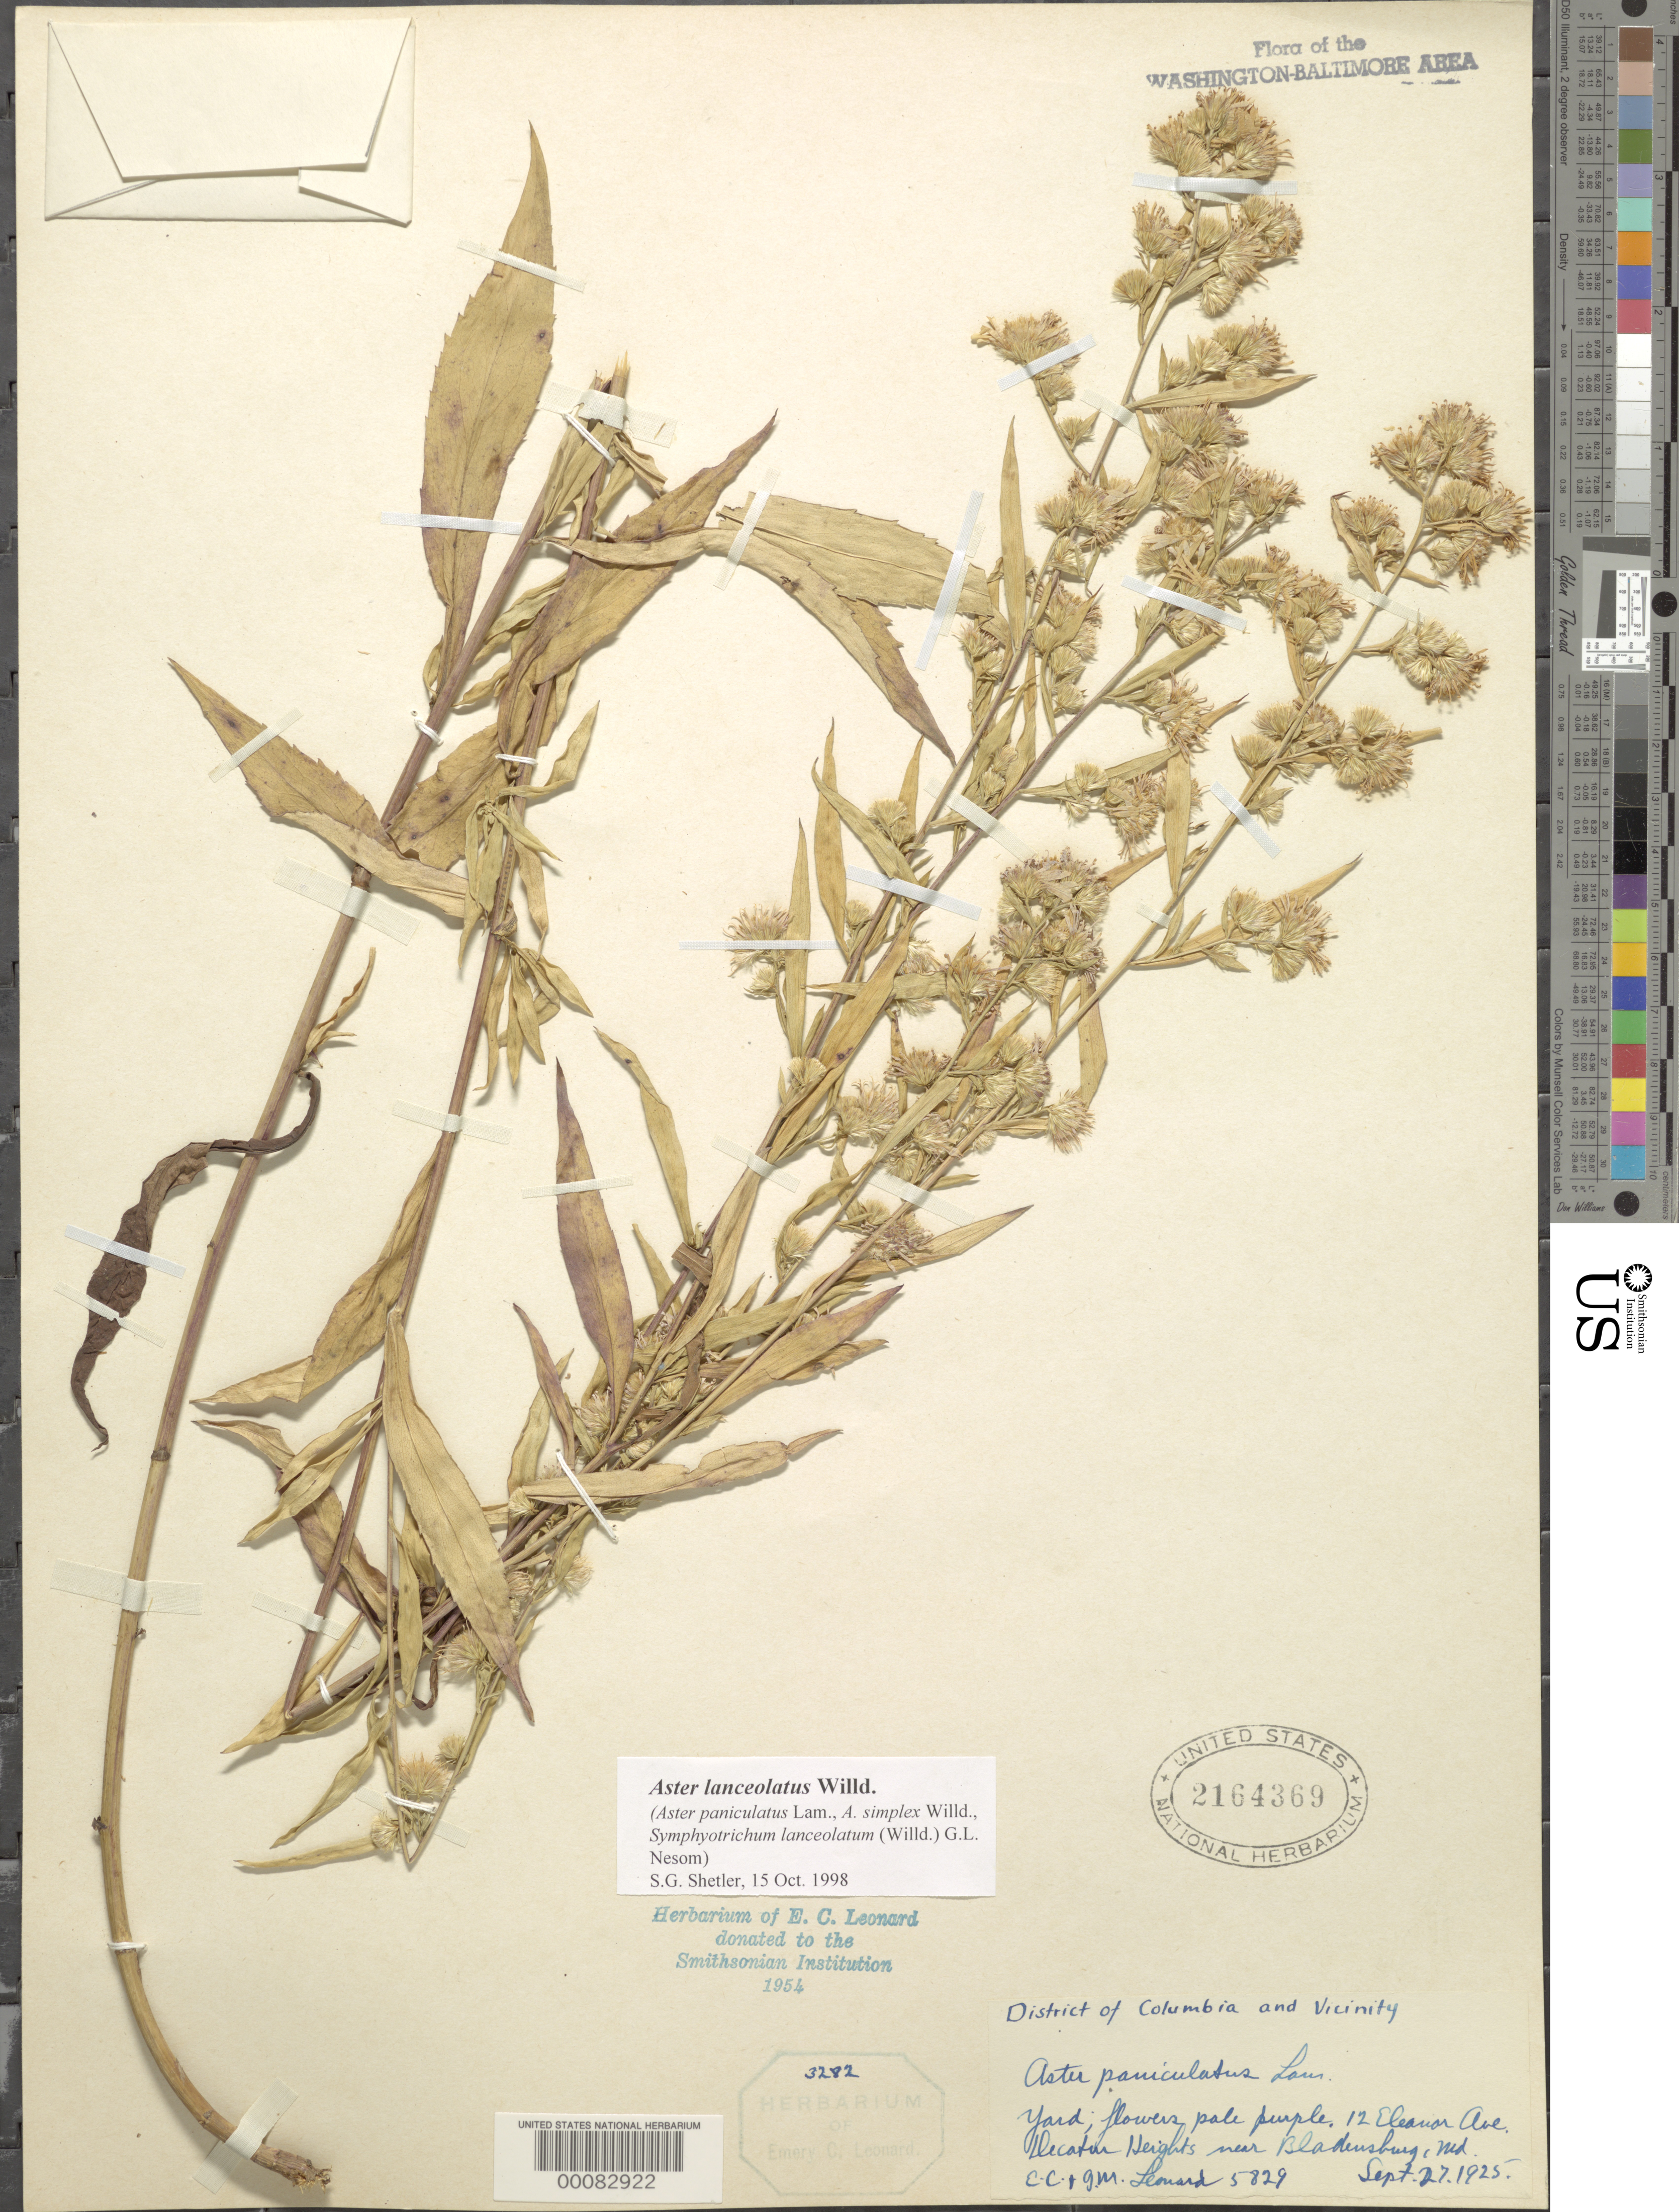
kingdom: Plantae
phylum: Tracheophyta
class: Magnoliopsida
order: Asterales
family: Asteraceae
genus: Symphyotrichum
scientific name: Symphyotrichum lanceolatum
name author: (Willd.) G.L. Nesom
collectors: E. C. Leonard & G. M. Leonard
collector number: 5829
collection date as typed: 27 Sep 1925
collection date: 1925-09-27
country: United States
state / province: Maryland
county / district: Prince George's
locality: Decatur Heights, Bladensburg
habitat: Yard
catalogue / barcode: US 2164369